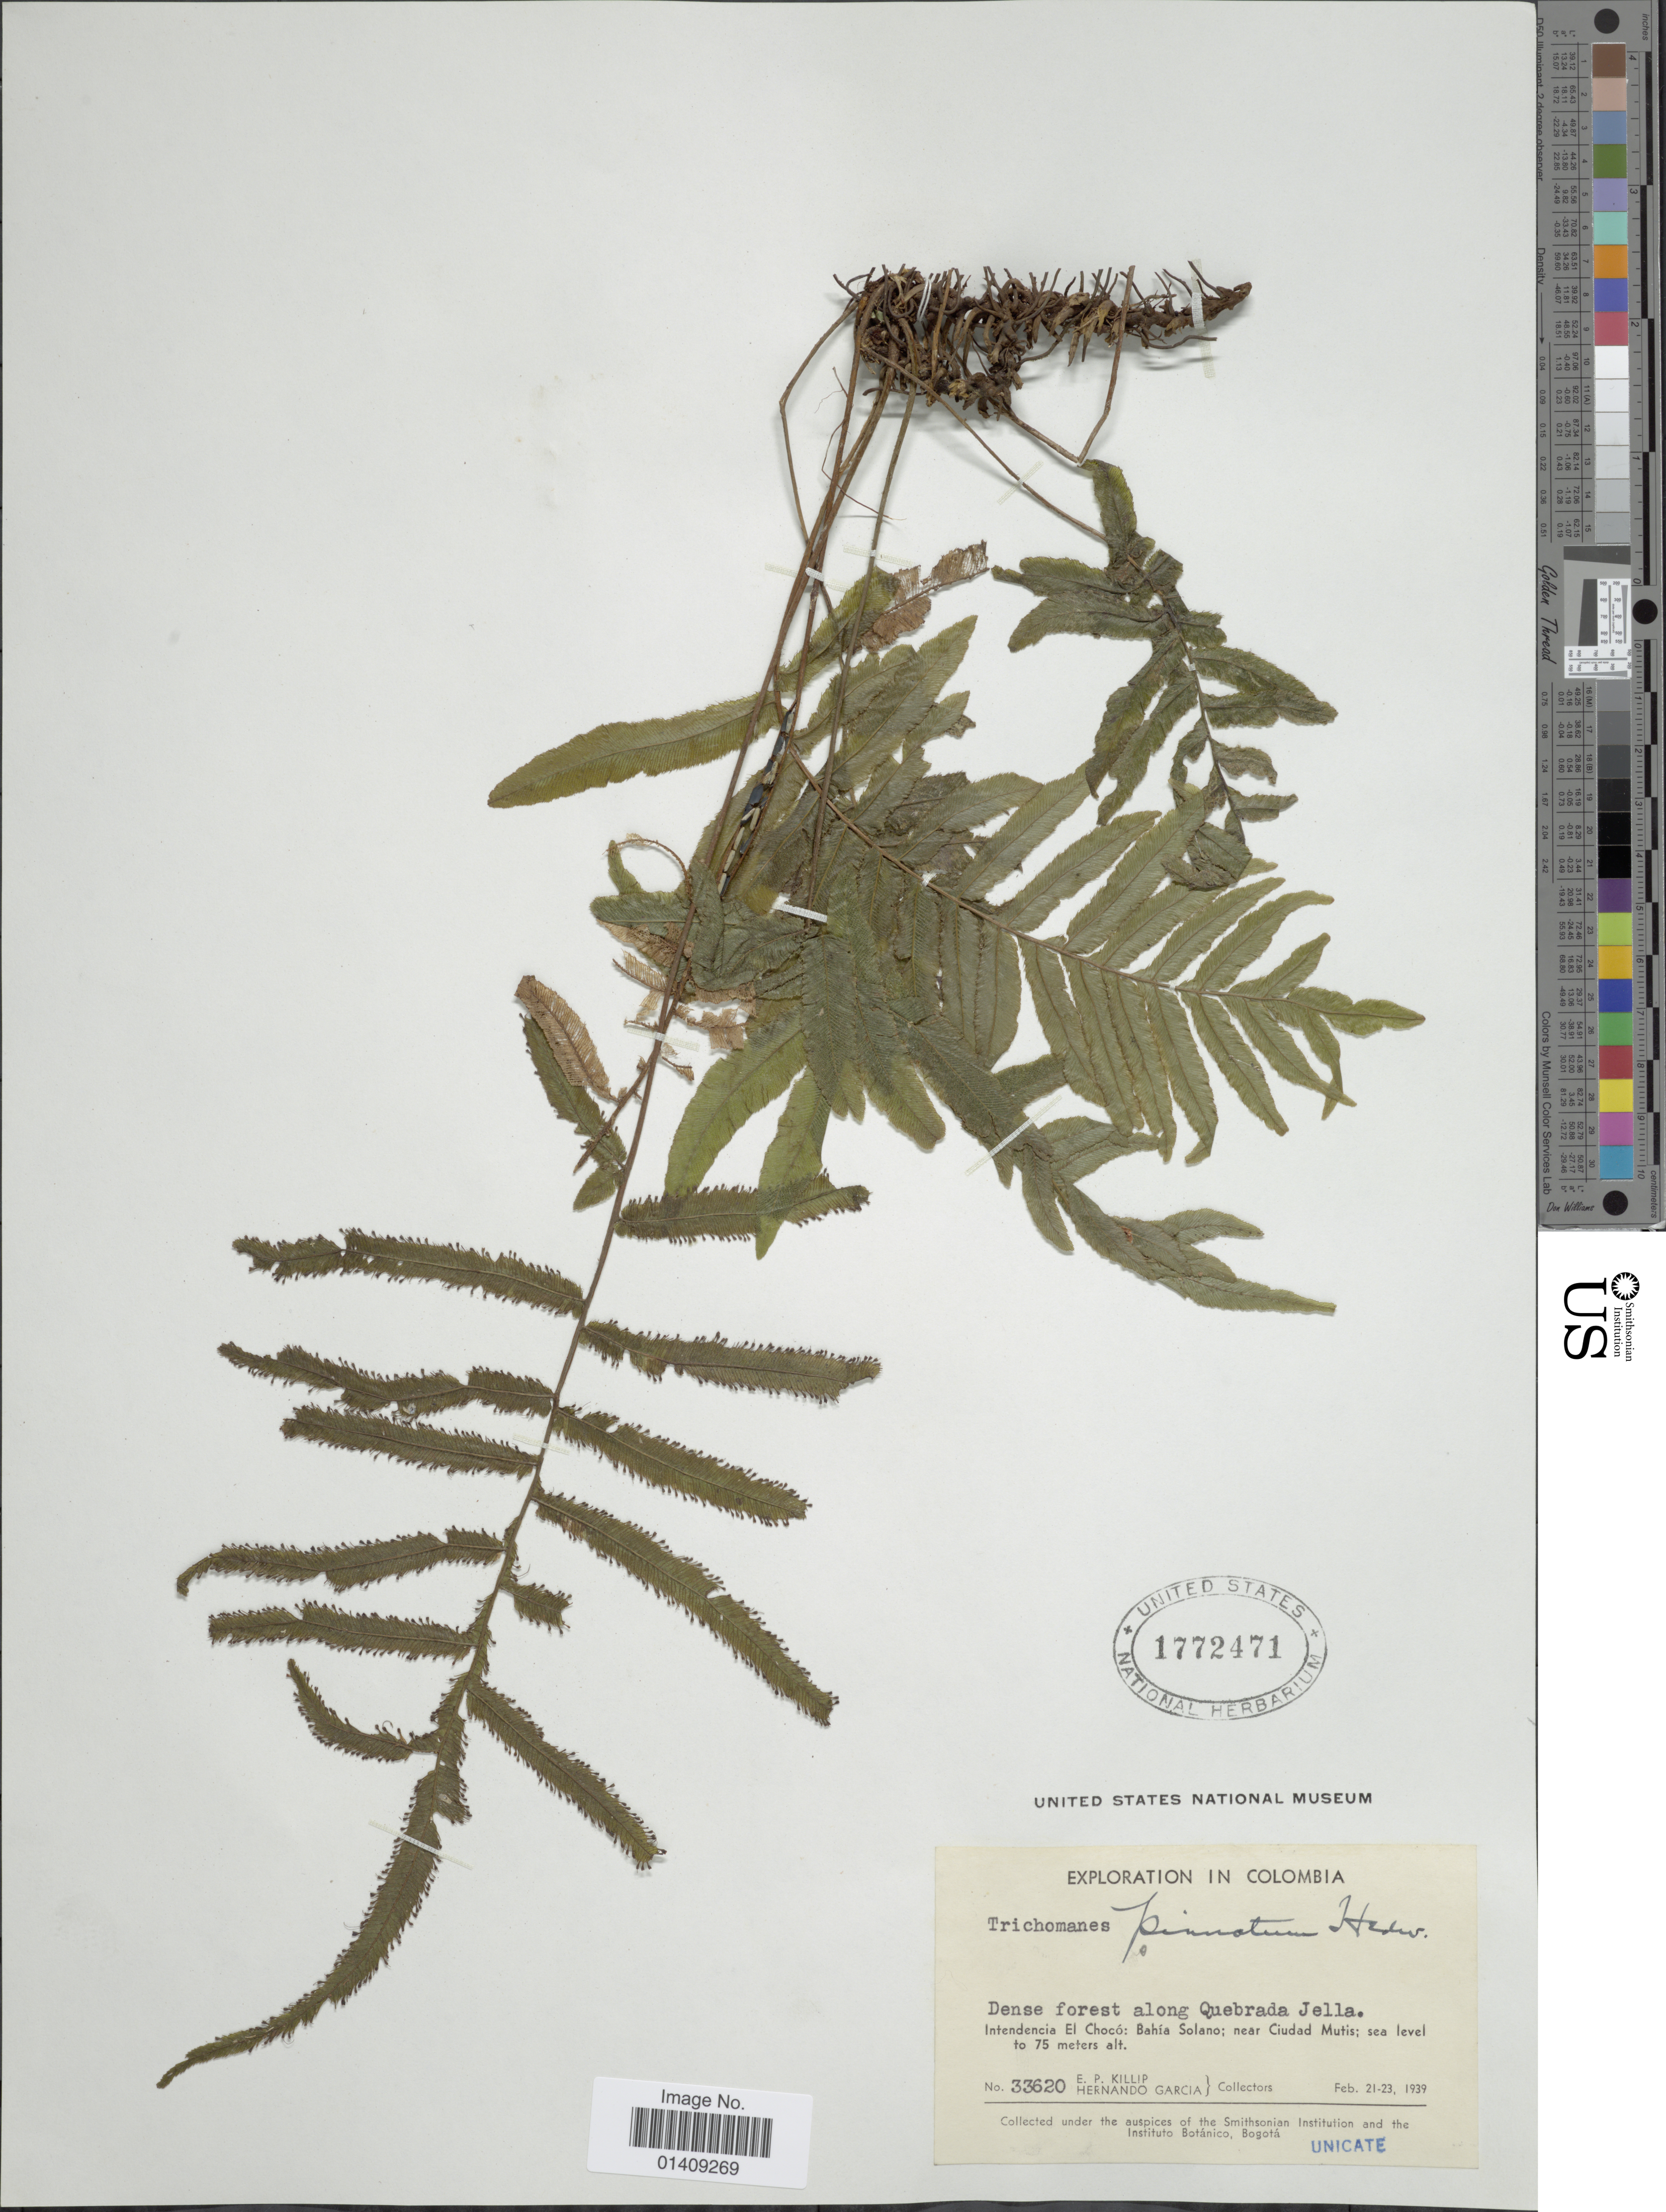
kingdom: Plantae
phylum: Tracheophyta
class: Polypodiopsida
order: Hymenophyllales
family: Hymenophyllaceae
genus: Trichomanes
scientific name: Trichomanes pinnatum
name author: Hedw.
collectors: E. P. Killip & H. Garcia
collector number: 33620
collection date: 1939-02-21/1939-02-23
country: Colombia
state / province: Chocó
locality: Dense forest along Quebrada Jella, Intendencia el Choco: Bahia Solano near Ciudad Mutis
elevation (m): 75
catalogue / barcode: US 1772471